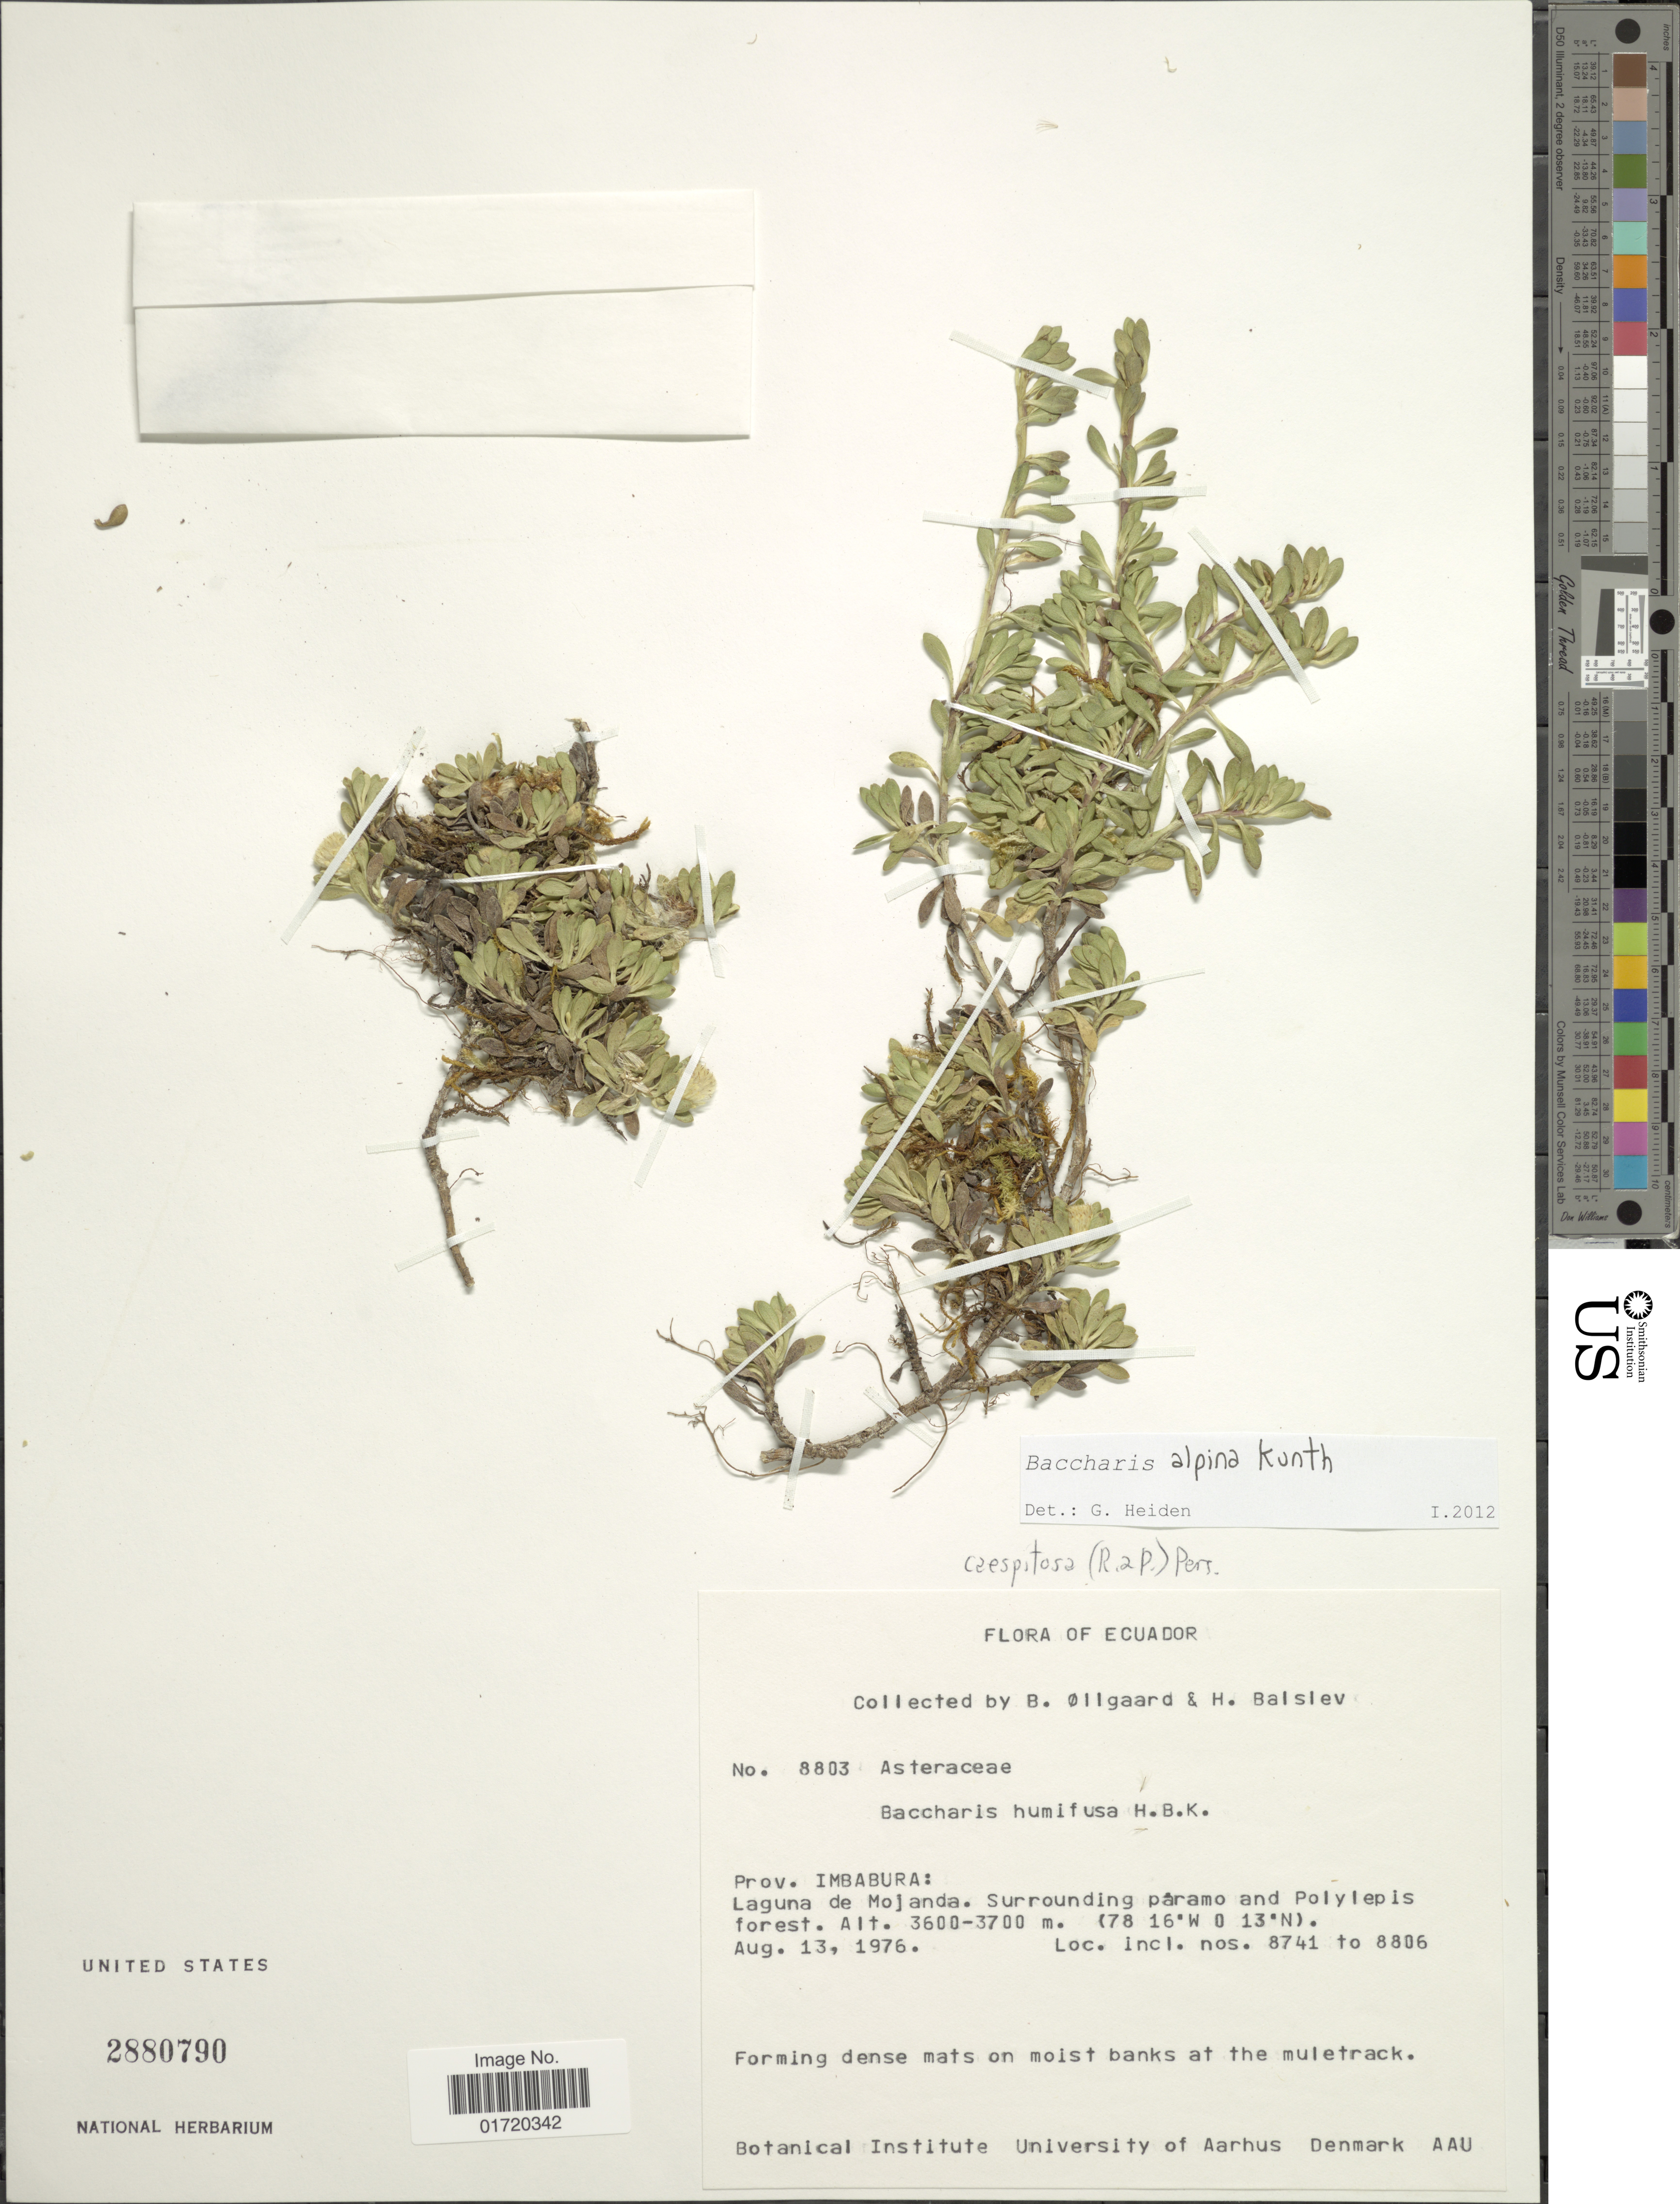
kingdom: Plantae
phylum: Tracheophyta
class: Magnoliopsida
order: Asterales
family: Asteraceae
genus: Baccharis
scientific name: Baccharis alpina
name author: Kunth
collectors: B. Øllgaard & H. Balslev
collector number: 8803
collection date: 1976-08-13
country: Ecuador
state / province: Imbabura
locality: Laguna de Mojanda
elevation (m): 3600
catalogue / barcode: US 2880790